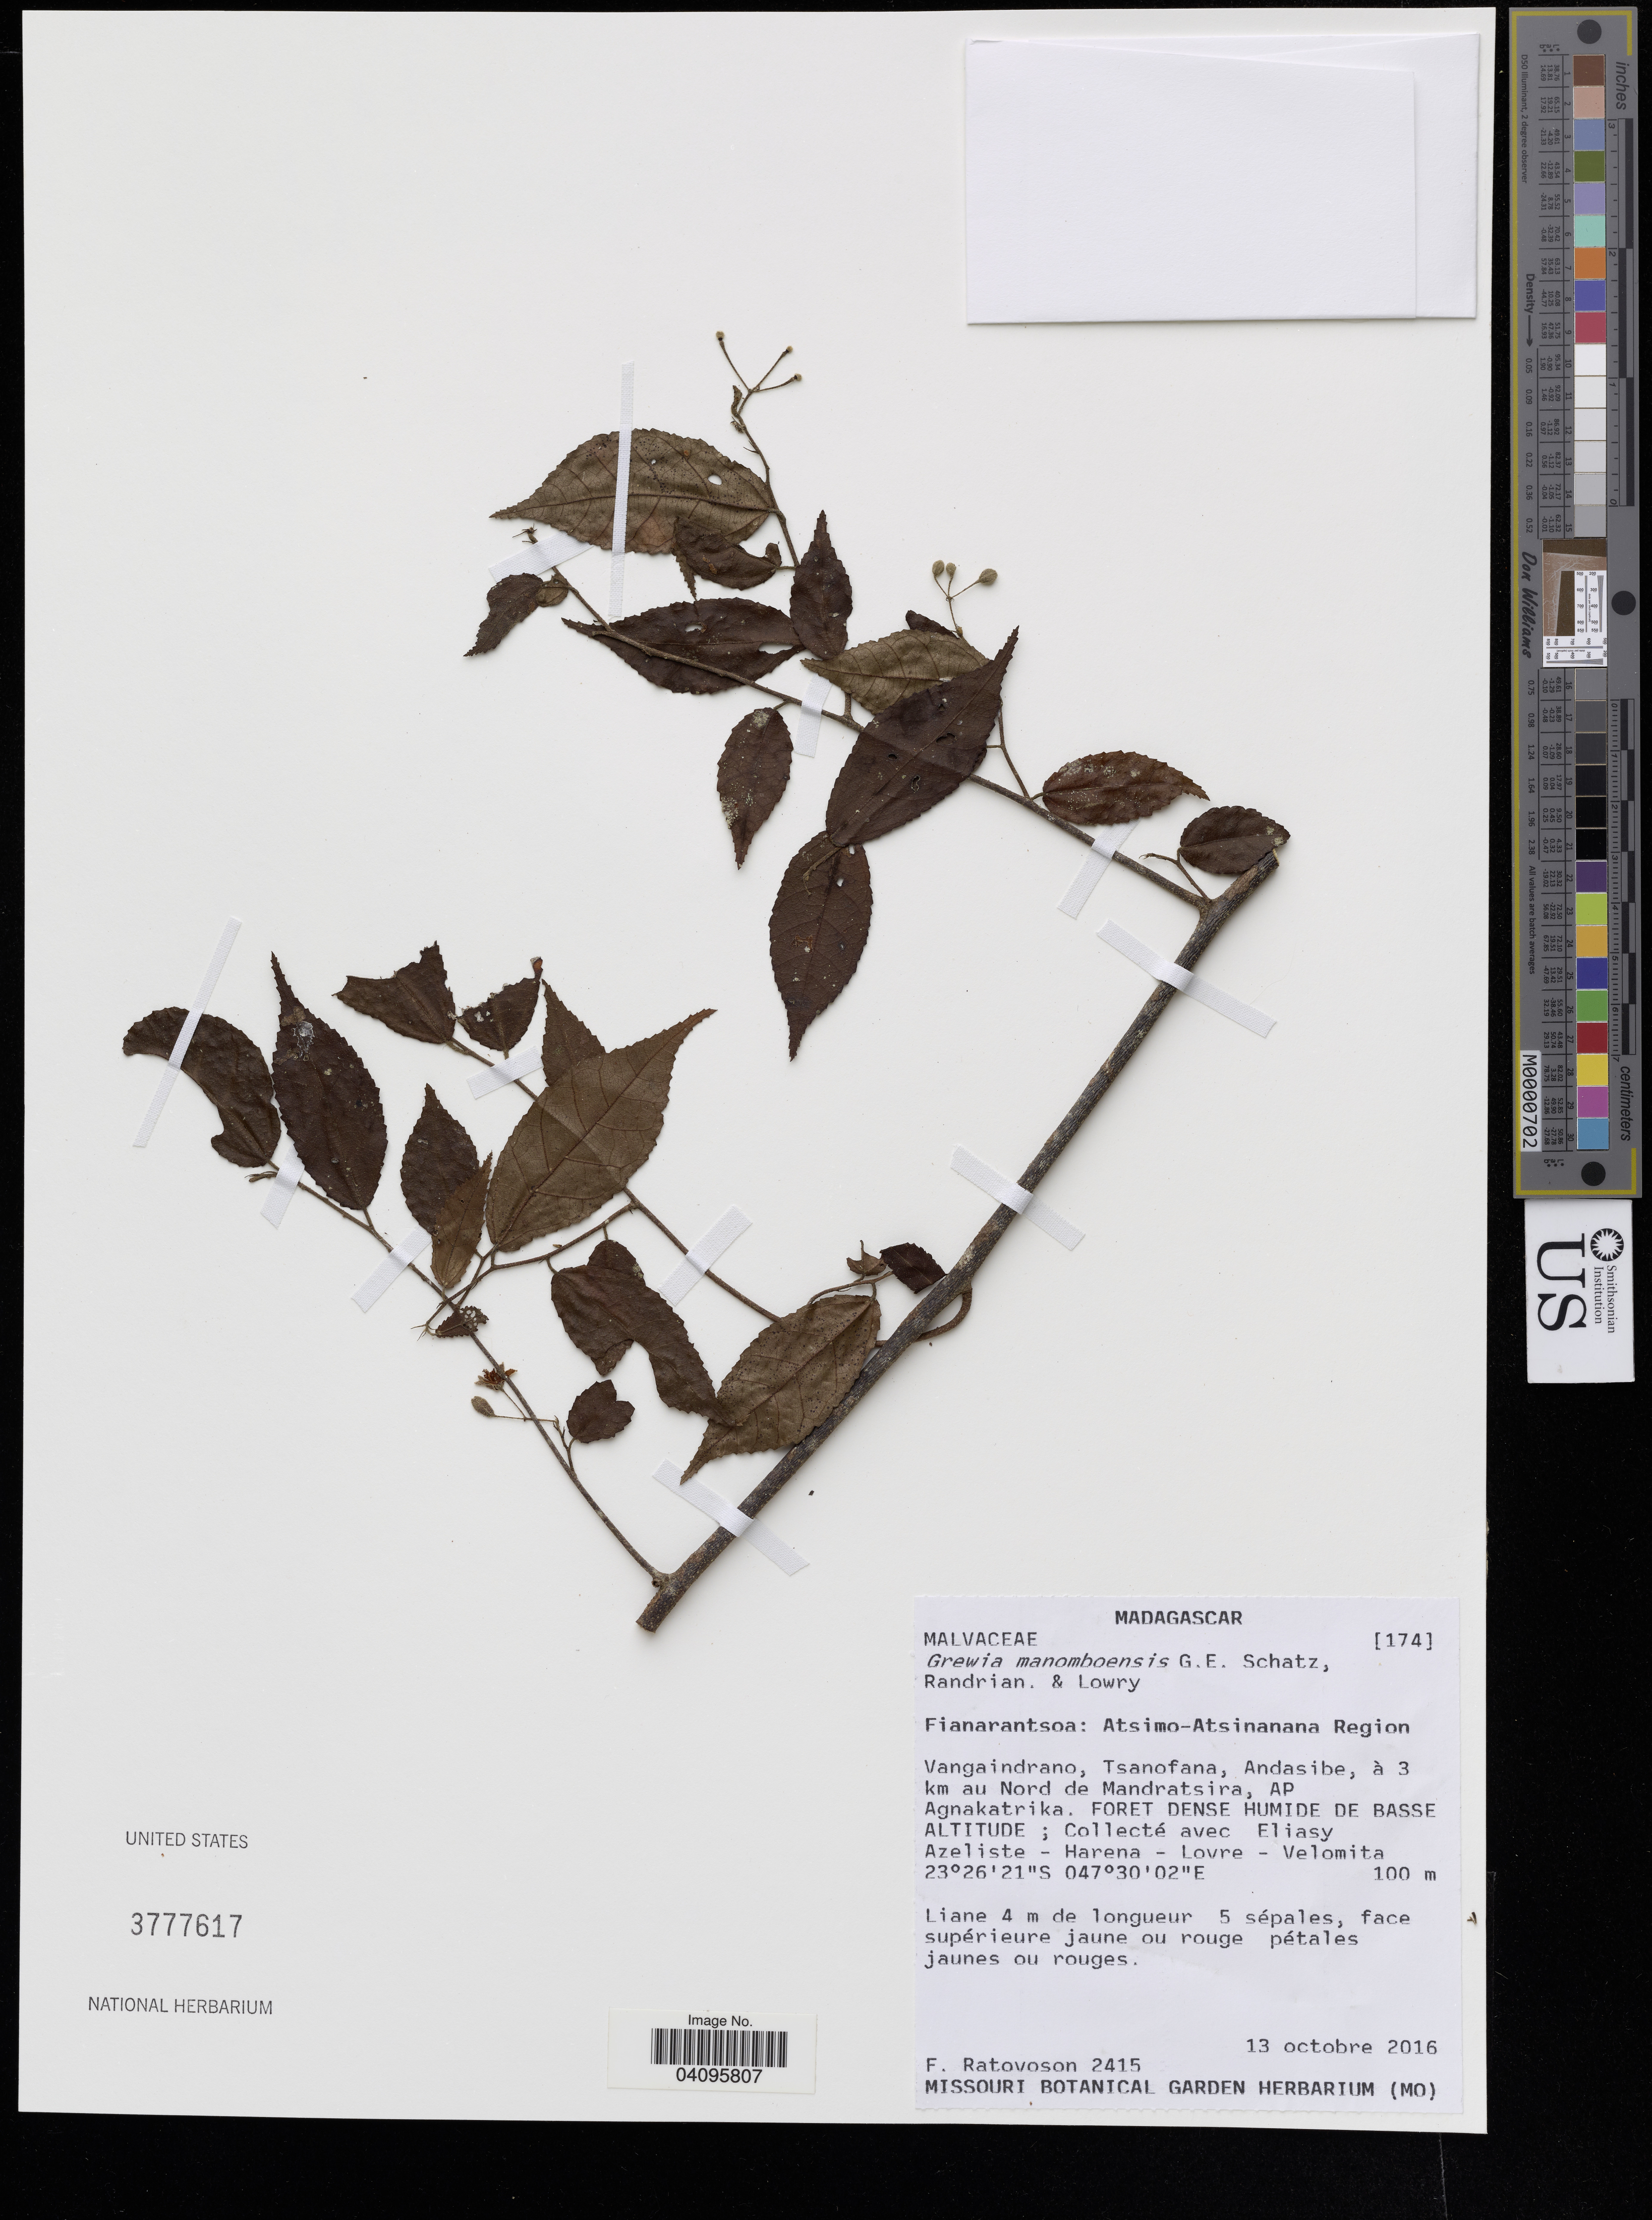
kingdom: Plantae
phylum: Tracheophyta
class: Magnoliopsida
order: Malvales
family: Malvaceae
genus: Grewia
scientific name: Grewia manomboensis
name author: G.E. Schatz et al.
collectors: F. Ratovoson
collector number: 2415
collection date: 2016-10-13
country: Madagascar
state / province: Fianarantsoa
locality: Atsimo-Atsinanana Region. Vangaindrano, Tsanofana, Andasibe, à 3 km au Nord de Mandratsira, AP Agnakatrika.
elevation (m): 100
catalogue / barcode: US 3777617